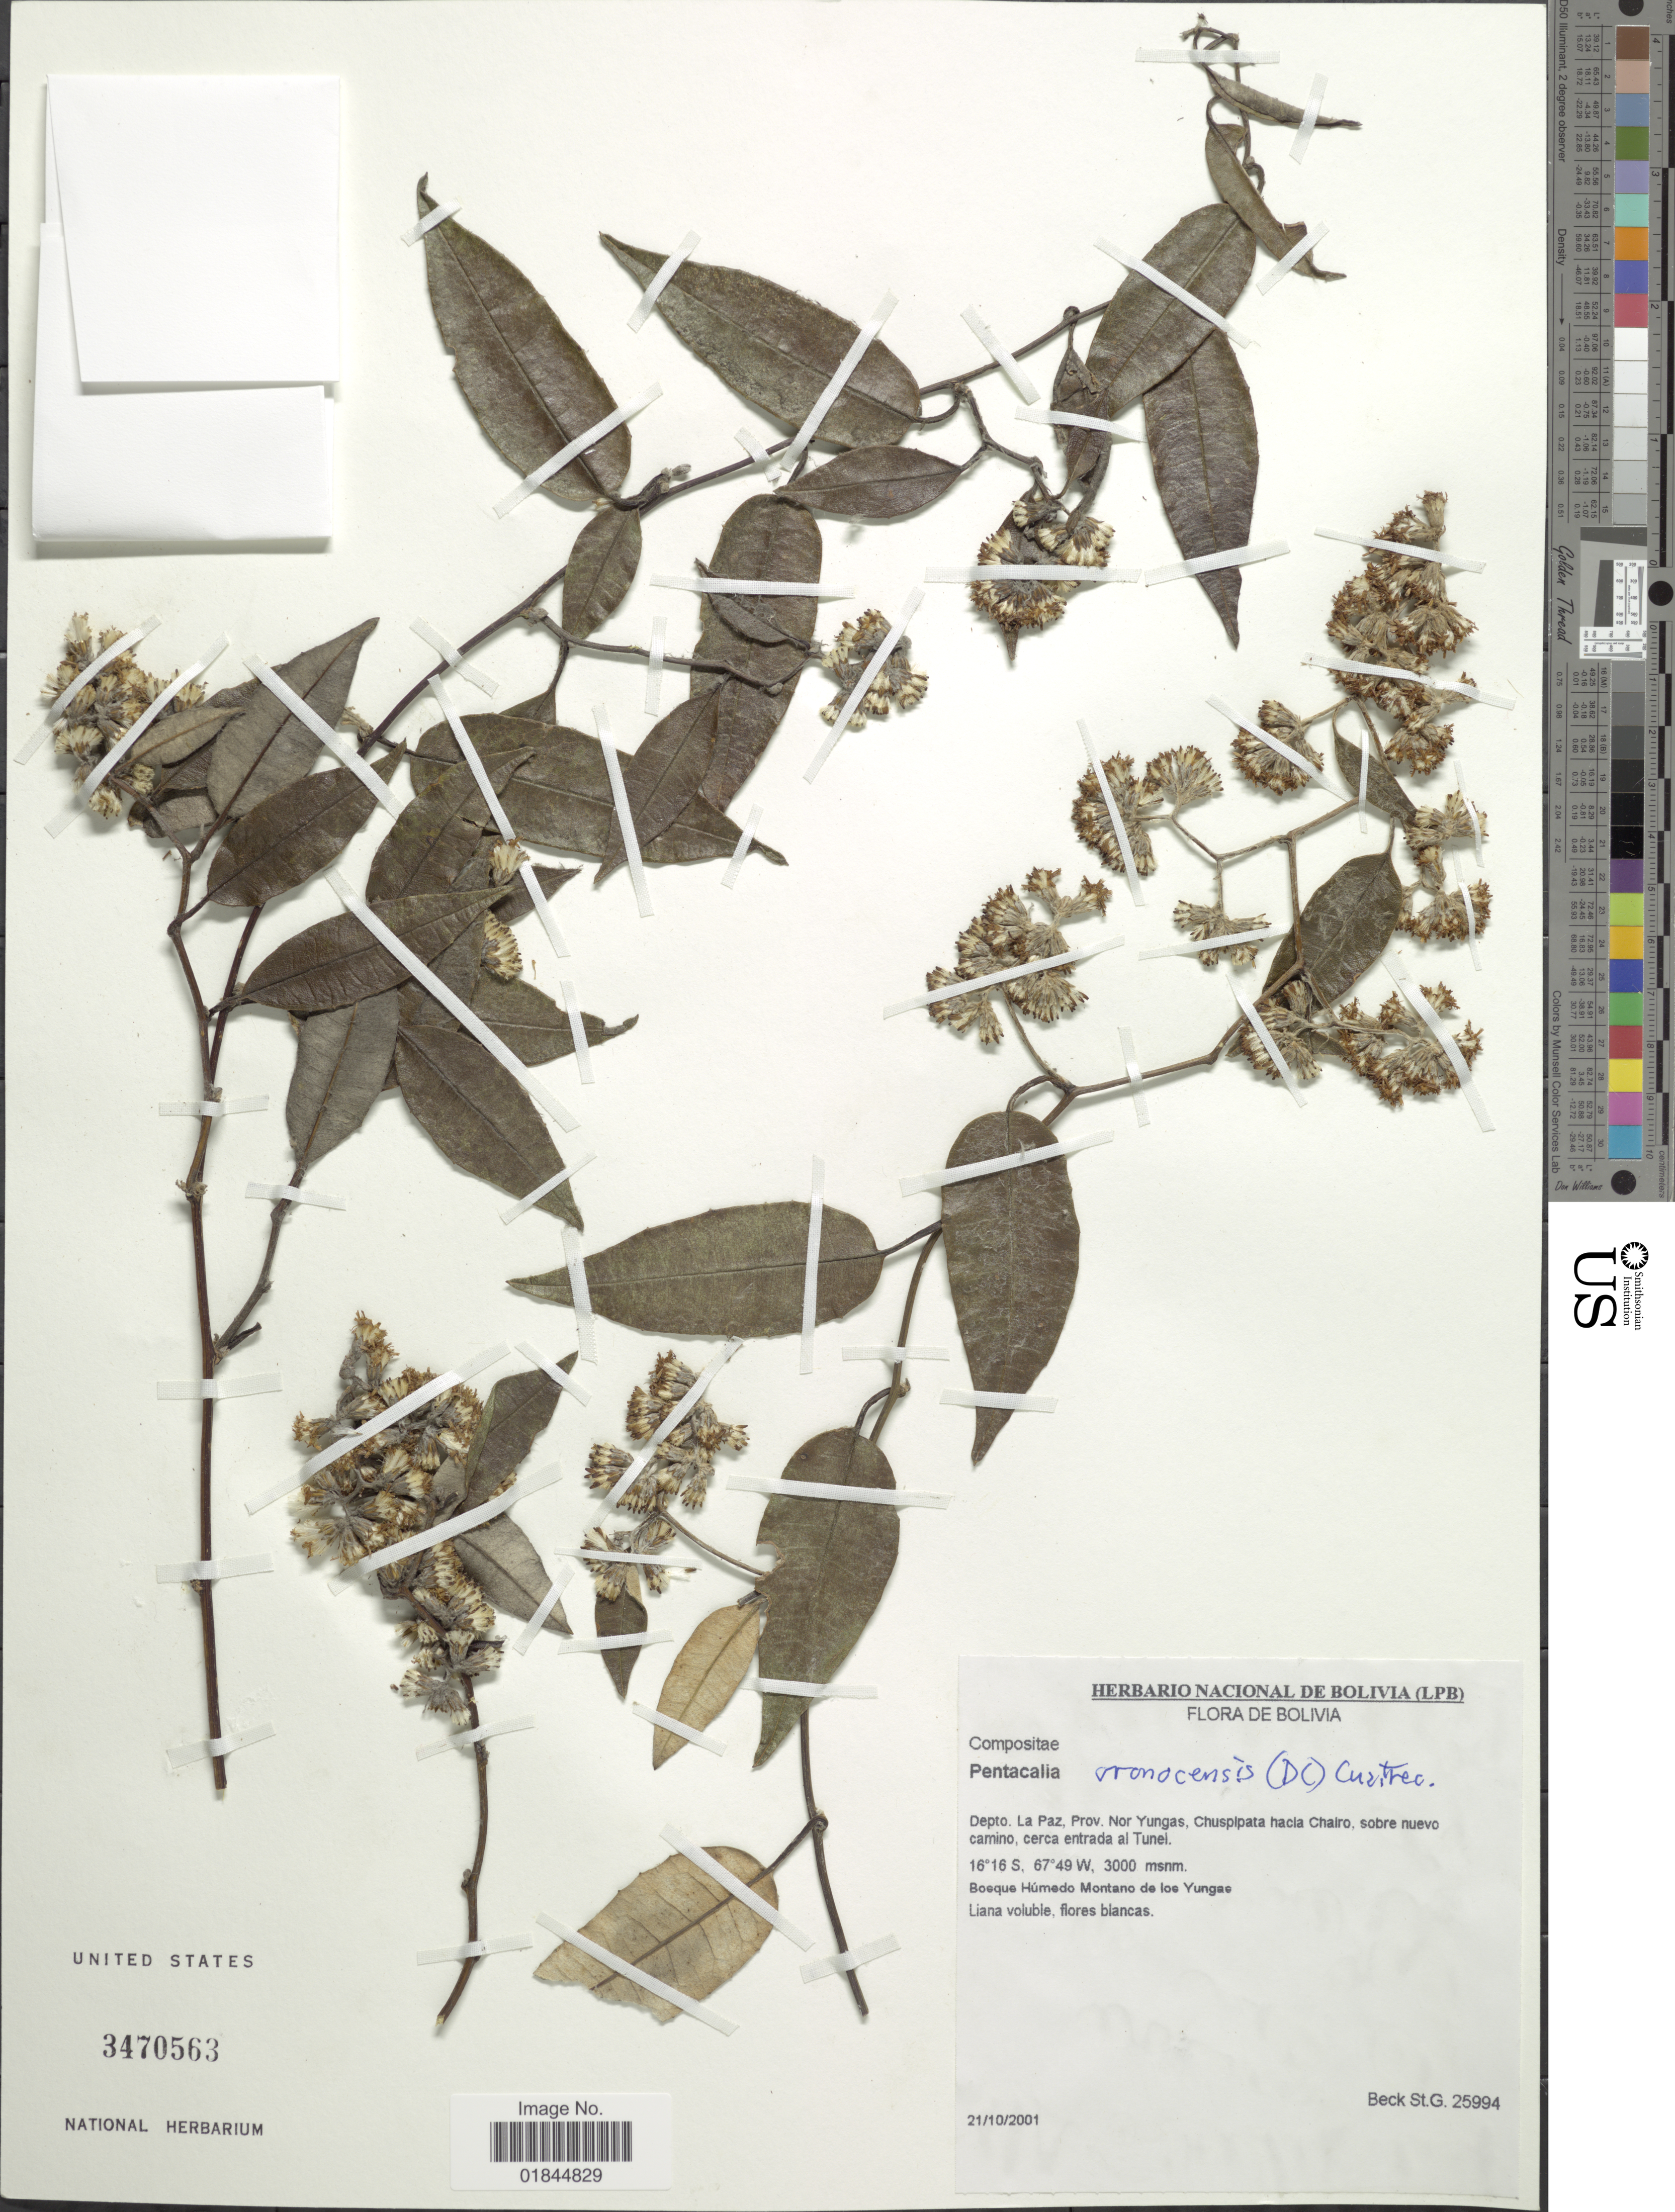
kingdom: Plantae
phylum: Tracheophyta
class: Magnoliopsida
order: Asterales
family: Asteraceae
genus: Pentacalia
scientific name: Pentacalia oronocensis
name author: (DC.) Cuatrec.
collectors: S. G. Beck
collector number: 25994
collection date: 2001-10-21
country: Bolivia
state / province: La Paz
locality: Depto. La Paz. Prov. Nor Yungas, Chuspipata hacia Chairo, sobre nuevo camino, cerca entrada al Tunel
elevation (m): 3000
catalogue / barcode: US 3470563